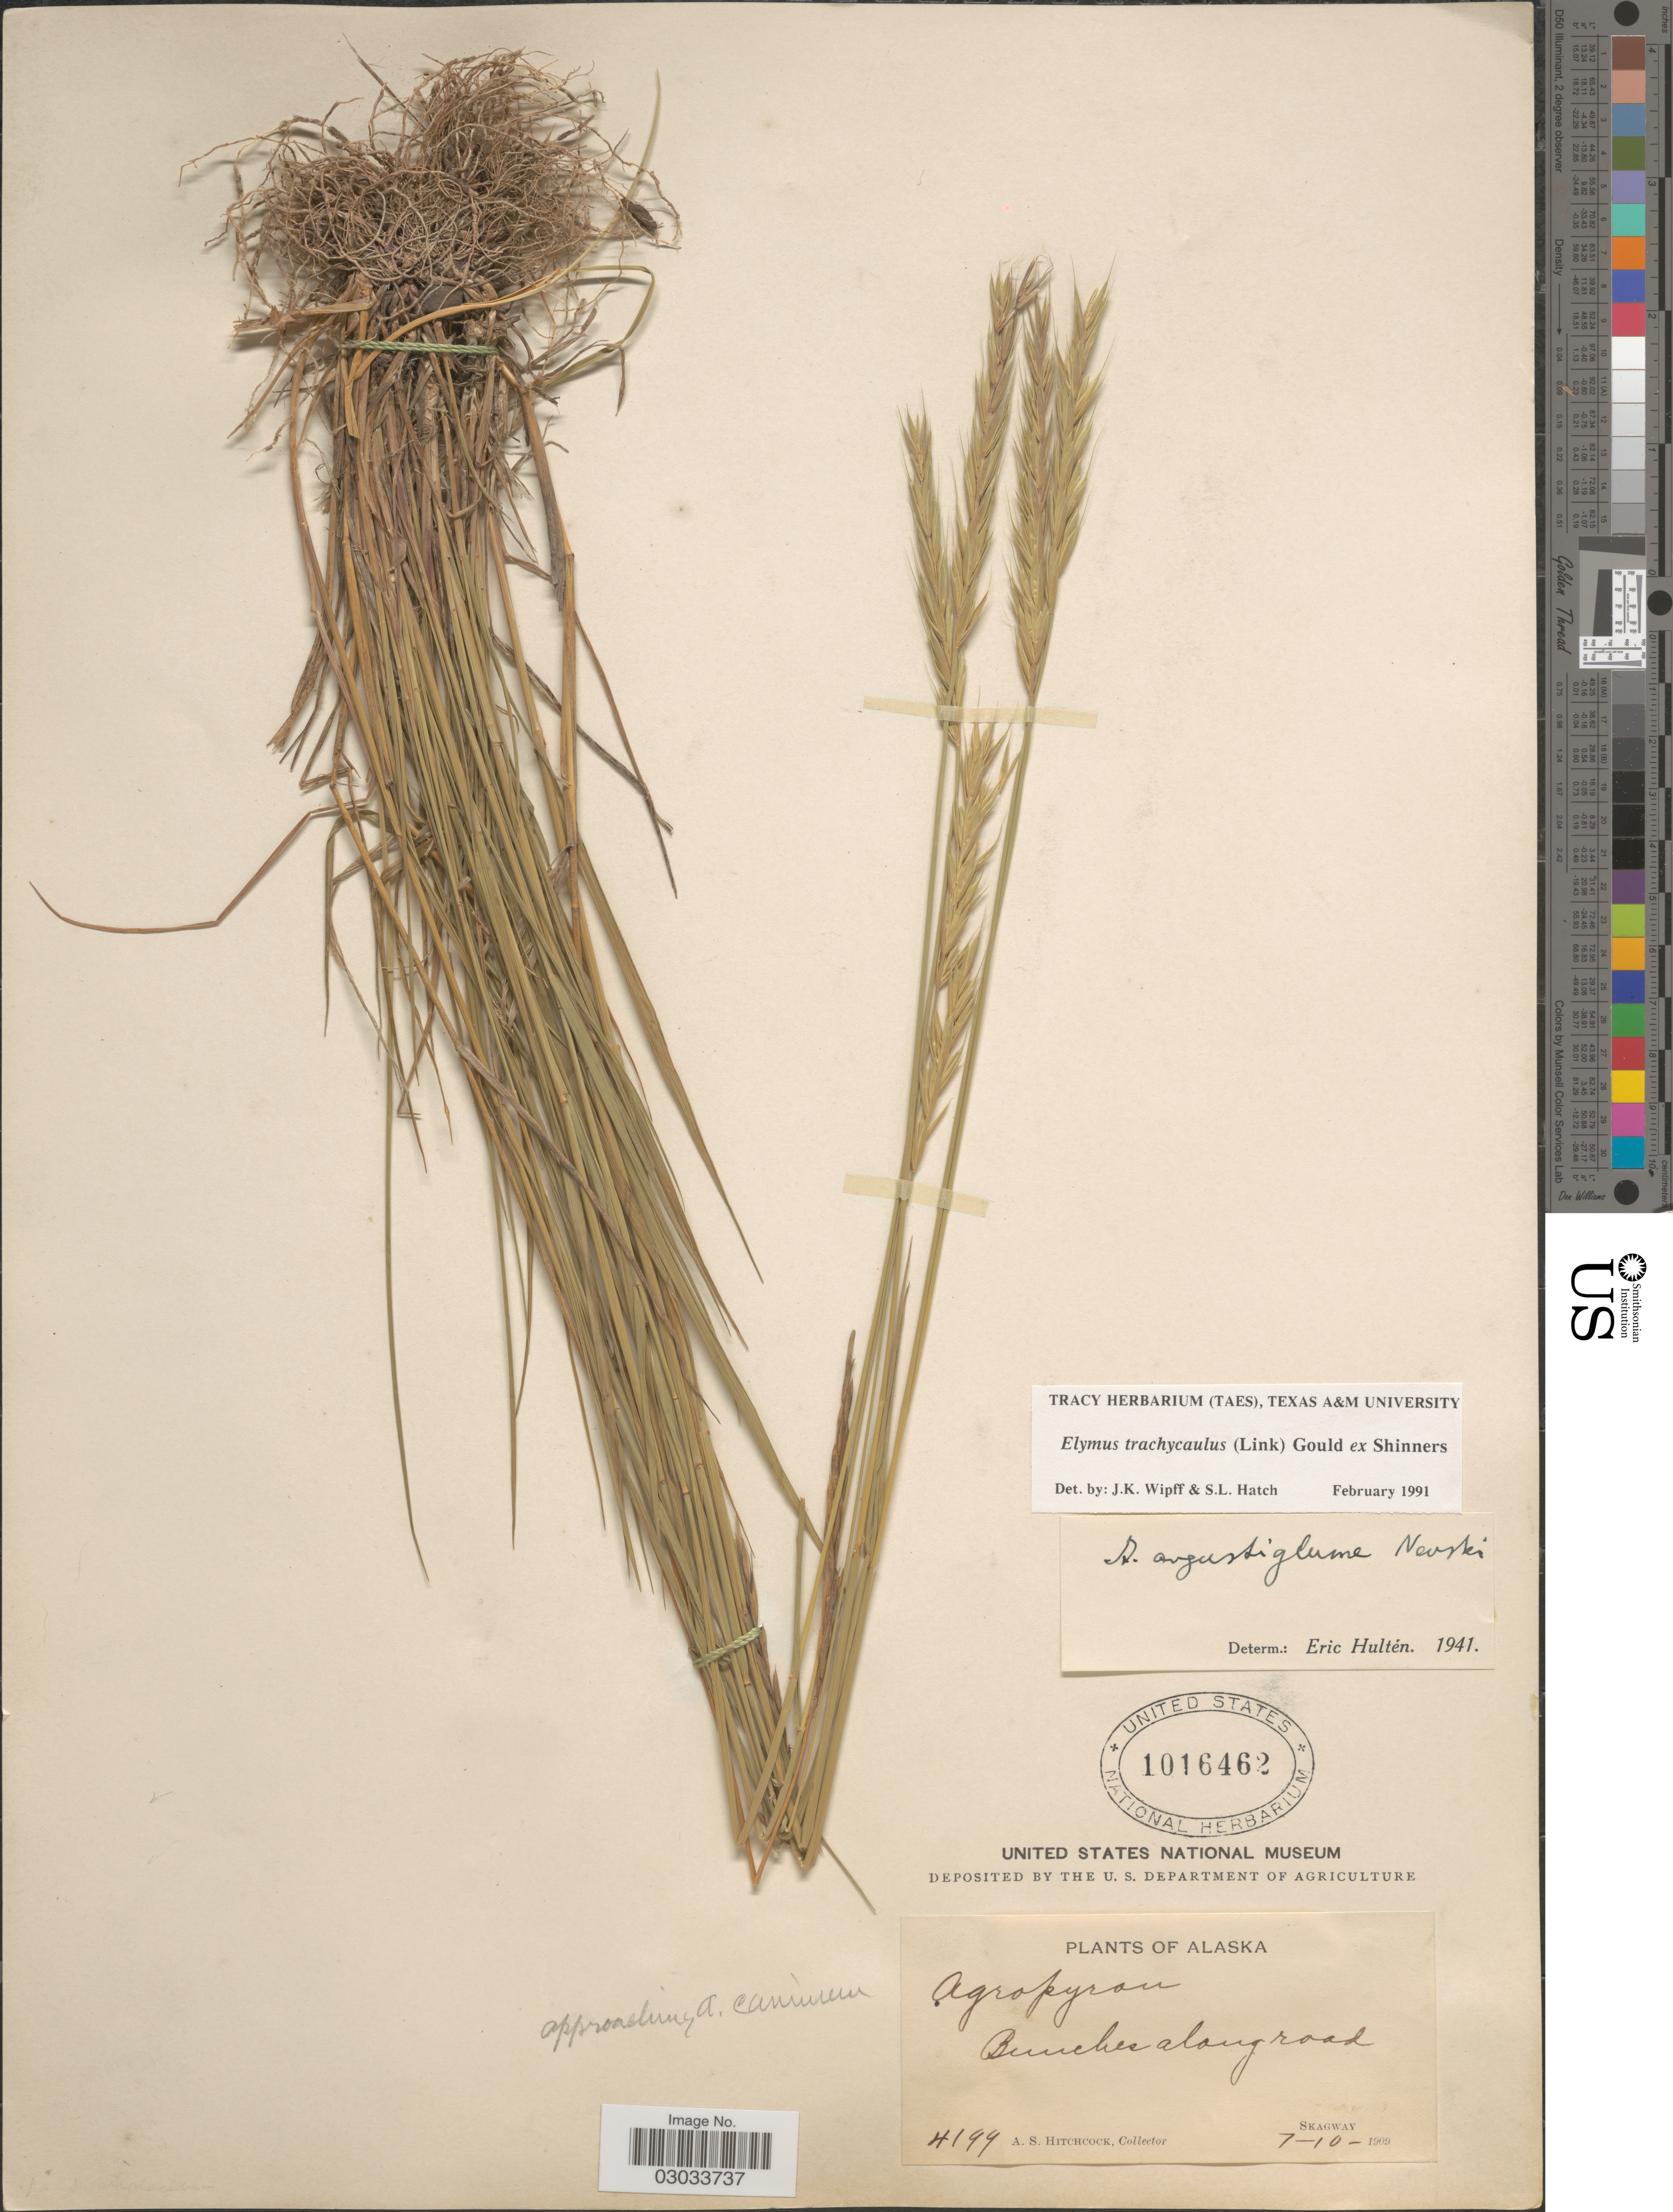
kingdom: Plantae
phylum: Tracheophyta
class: Liliopsida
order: Poales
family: Poaceae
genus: Elymus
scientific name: Elymus trachycaulus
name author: (Link) Gould ex Shinners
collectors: A. S. Hitchcock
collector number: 4199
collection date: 1909-07-10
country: United States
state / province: Alaska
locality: Skagway.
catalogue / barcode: US 1016462